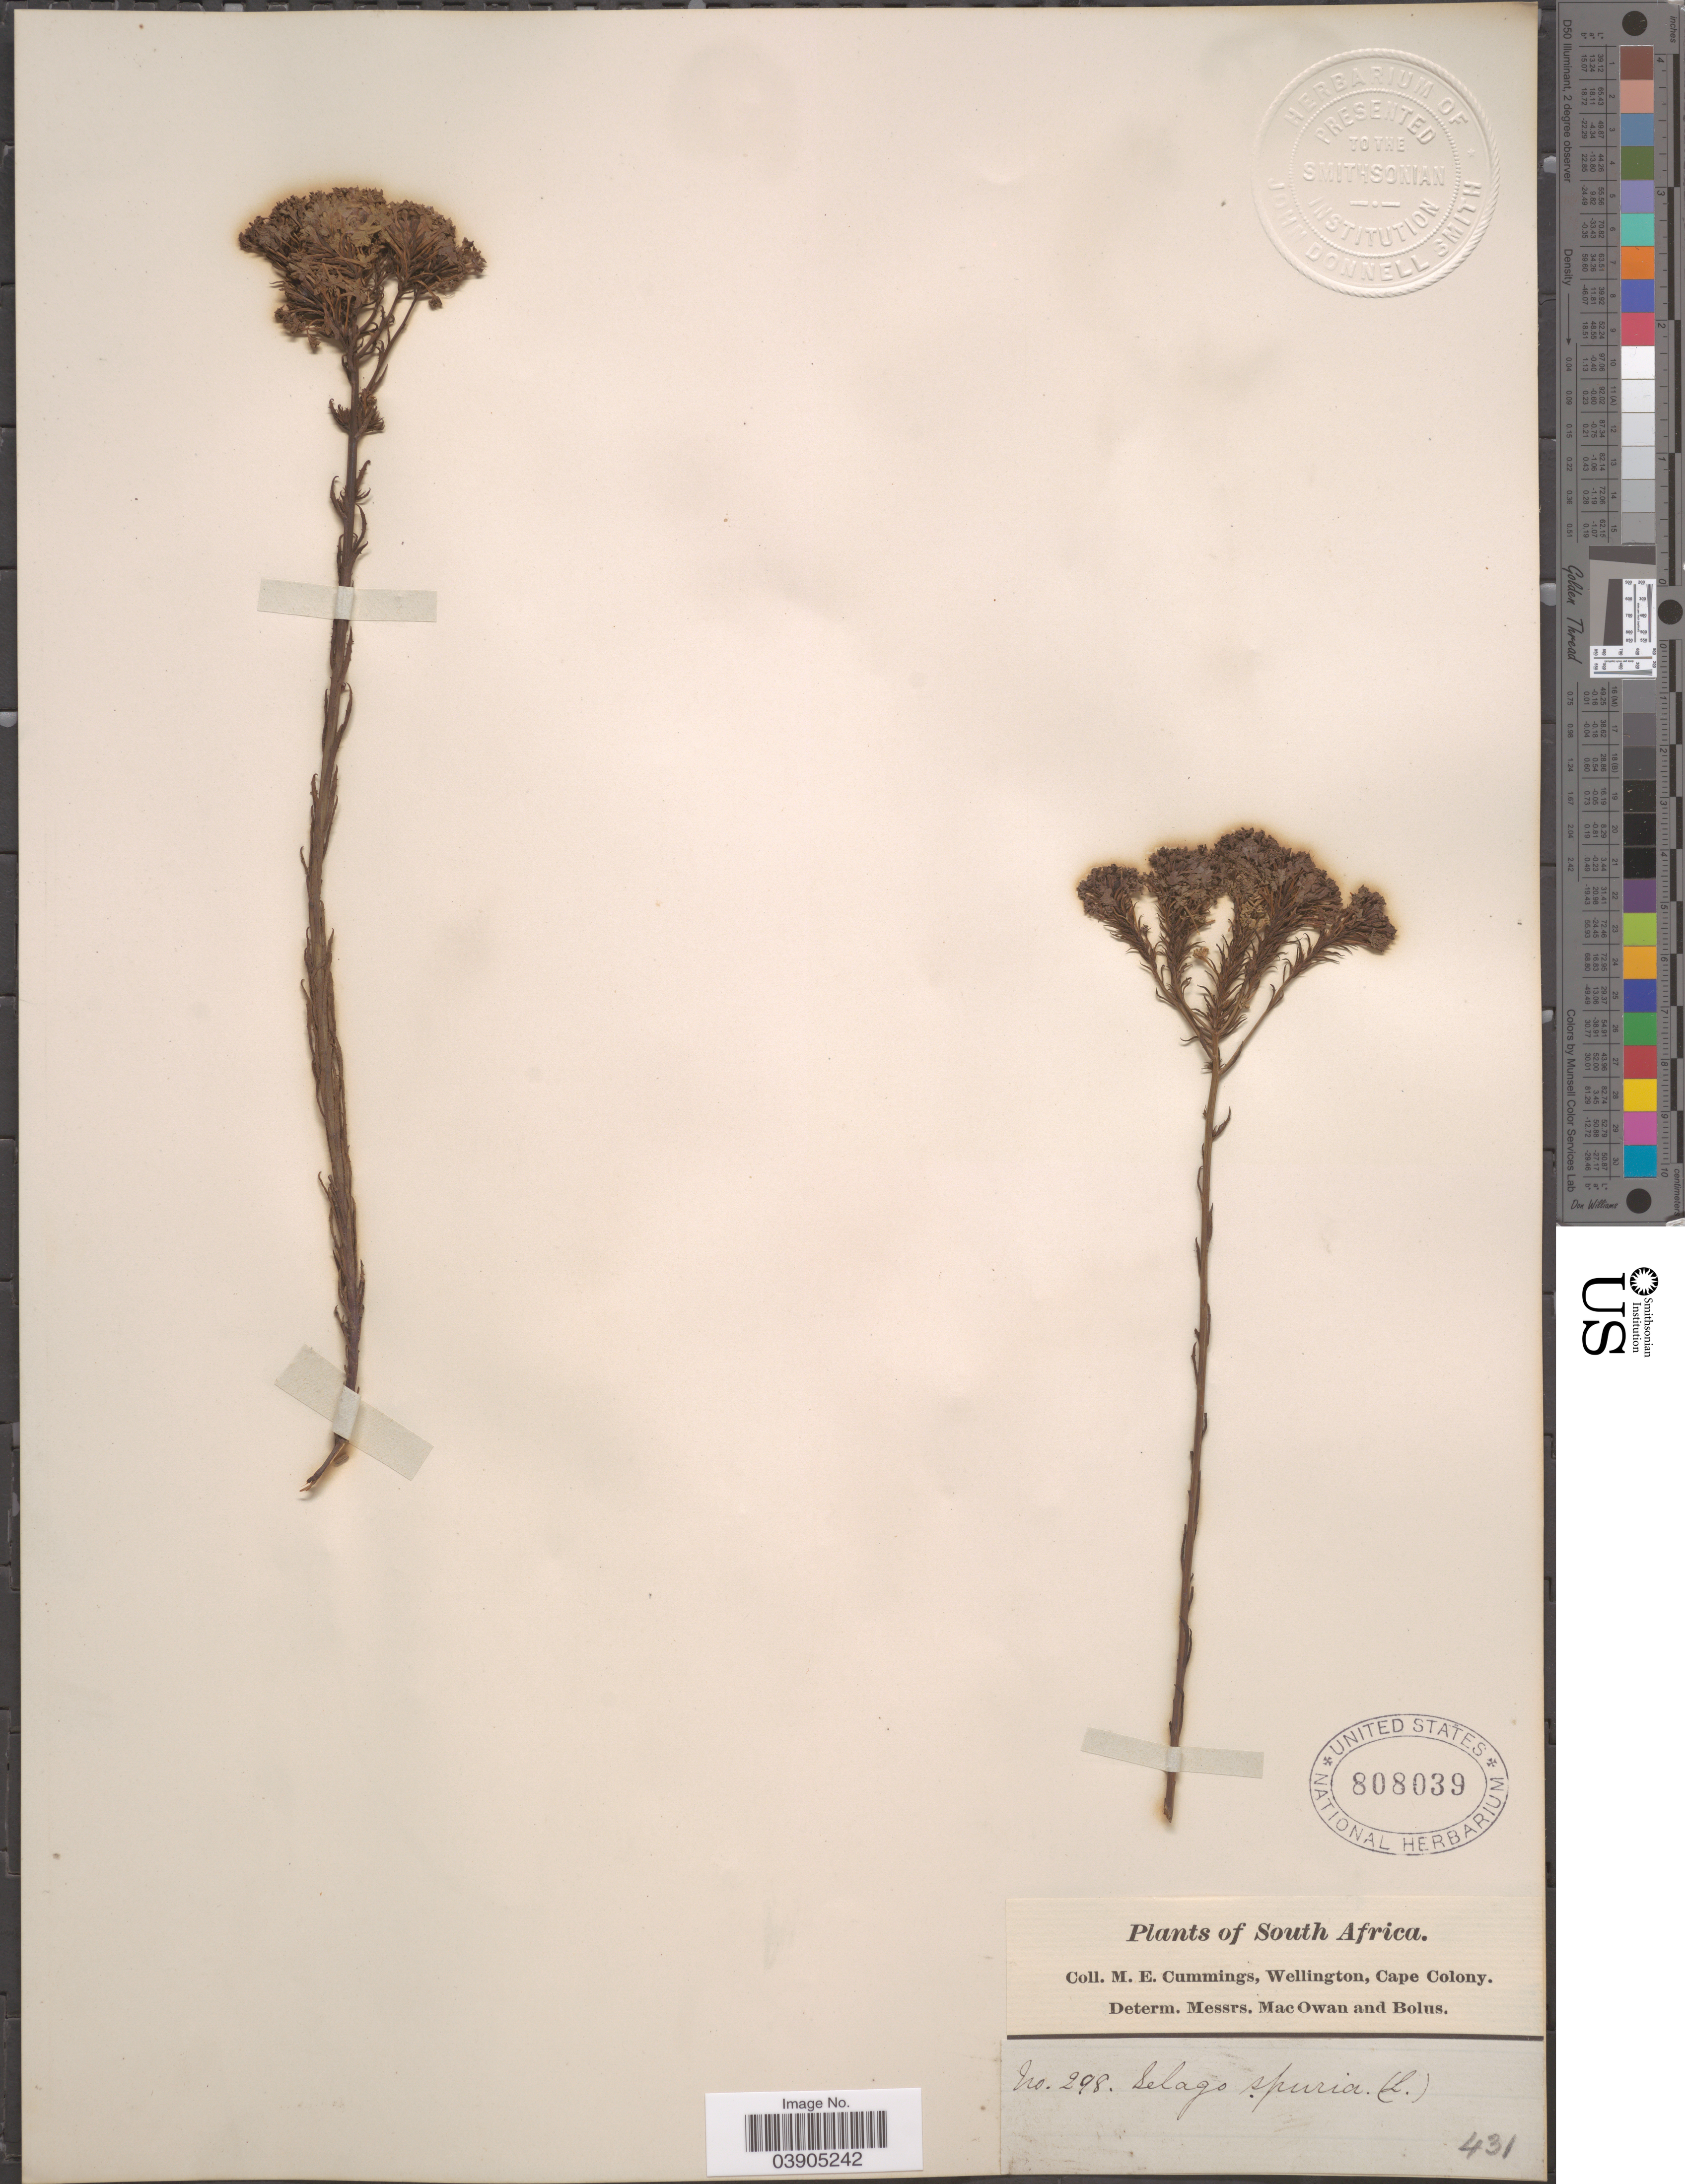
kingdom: Plantae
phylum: Tracheophyta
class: Magnoliopsida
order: Lamiales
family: Scrophulariaceae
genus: Selago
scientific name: Selago spuria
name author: L.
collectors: M. E. Cummings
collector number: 298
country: South Africa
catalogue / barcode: US 808039